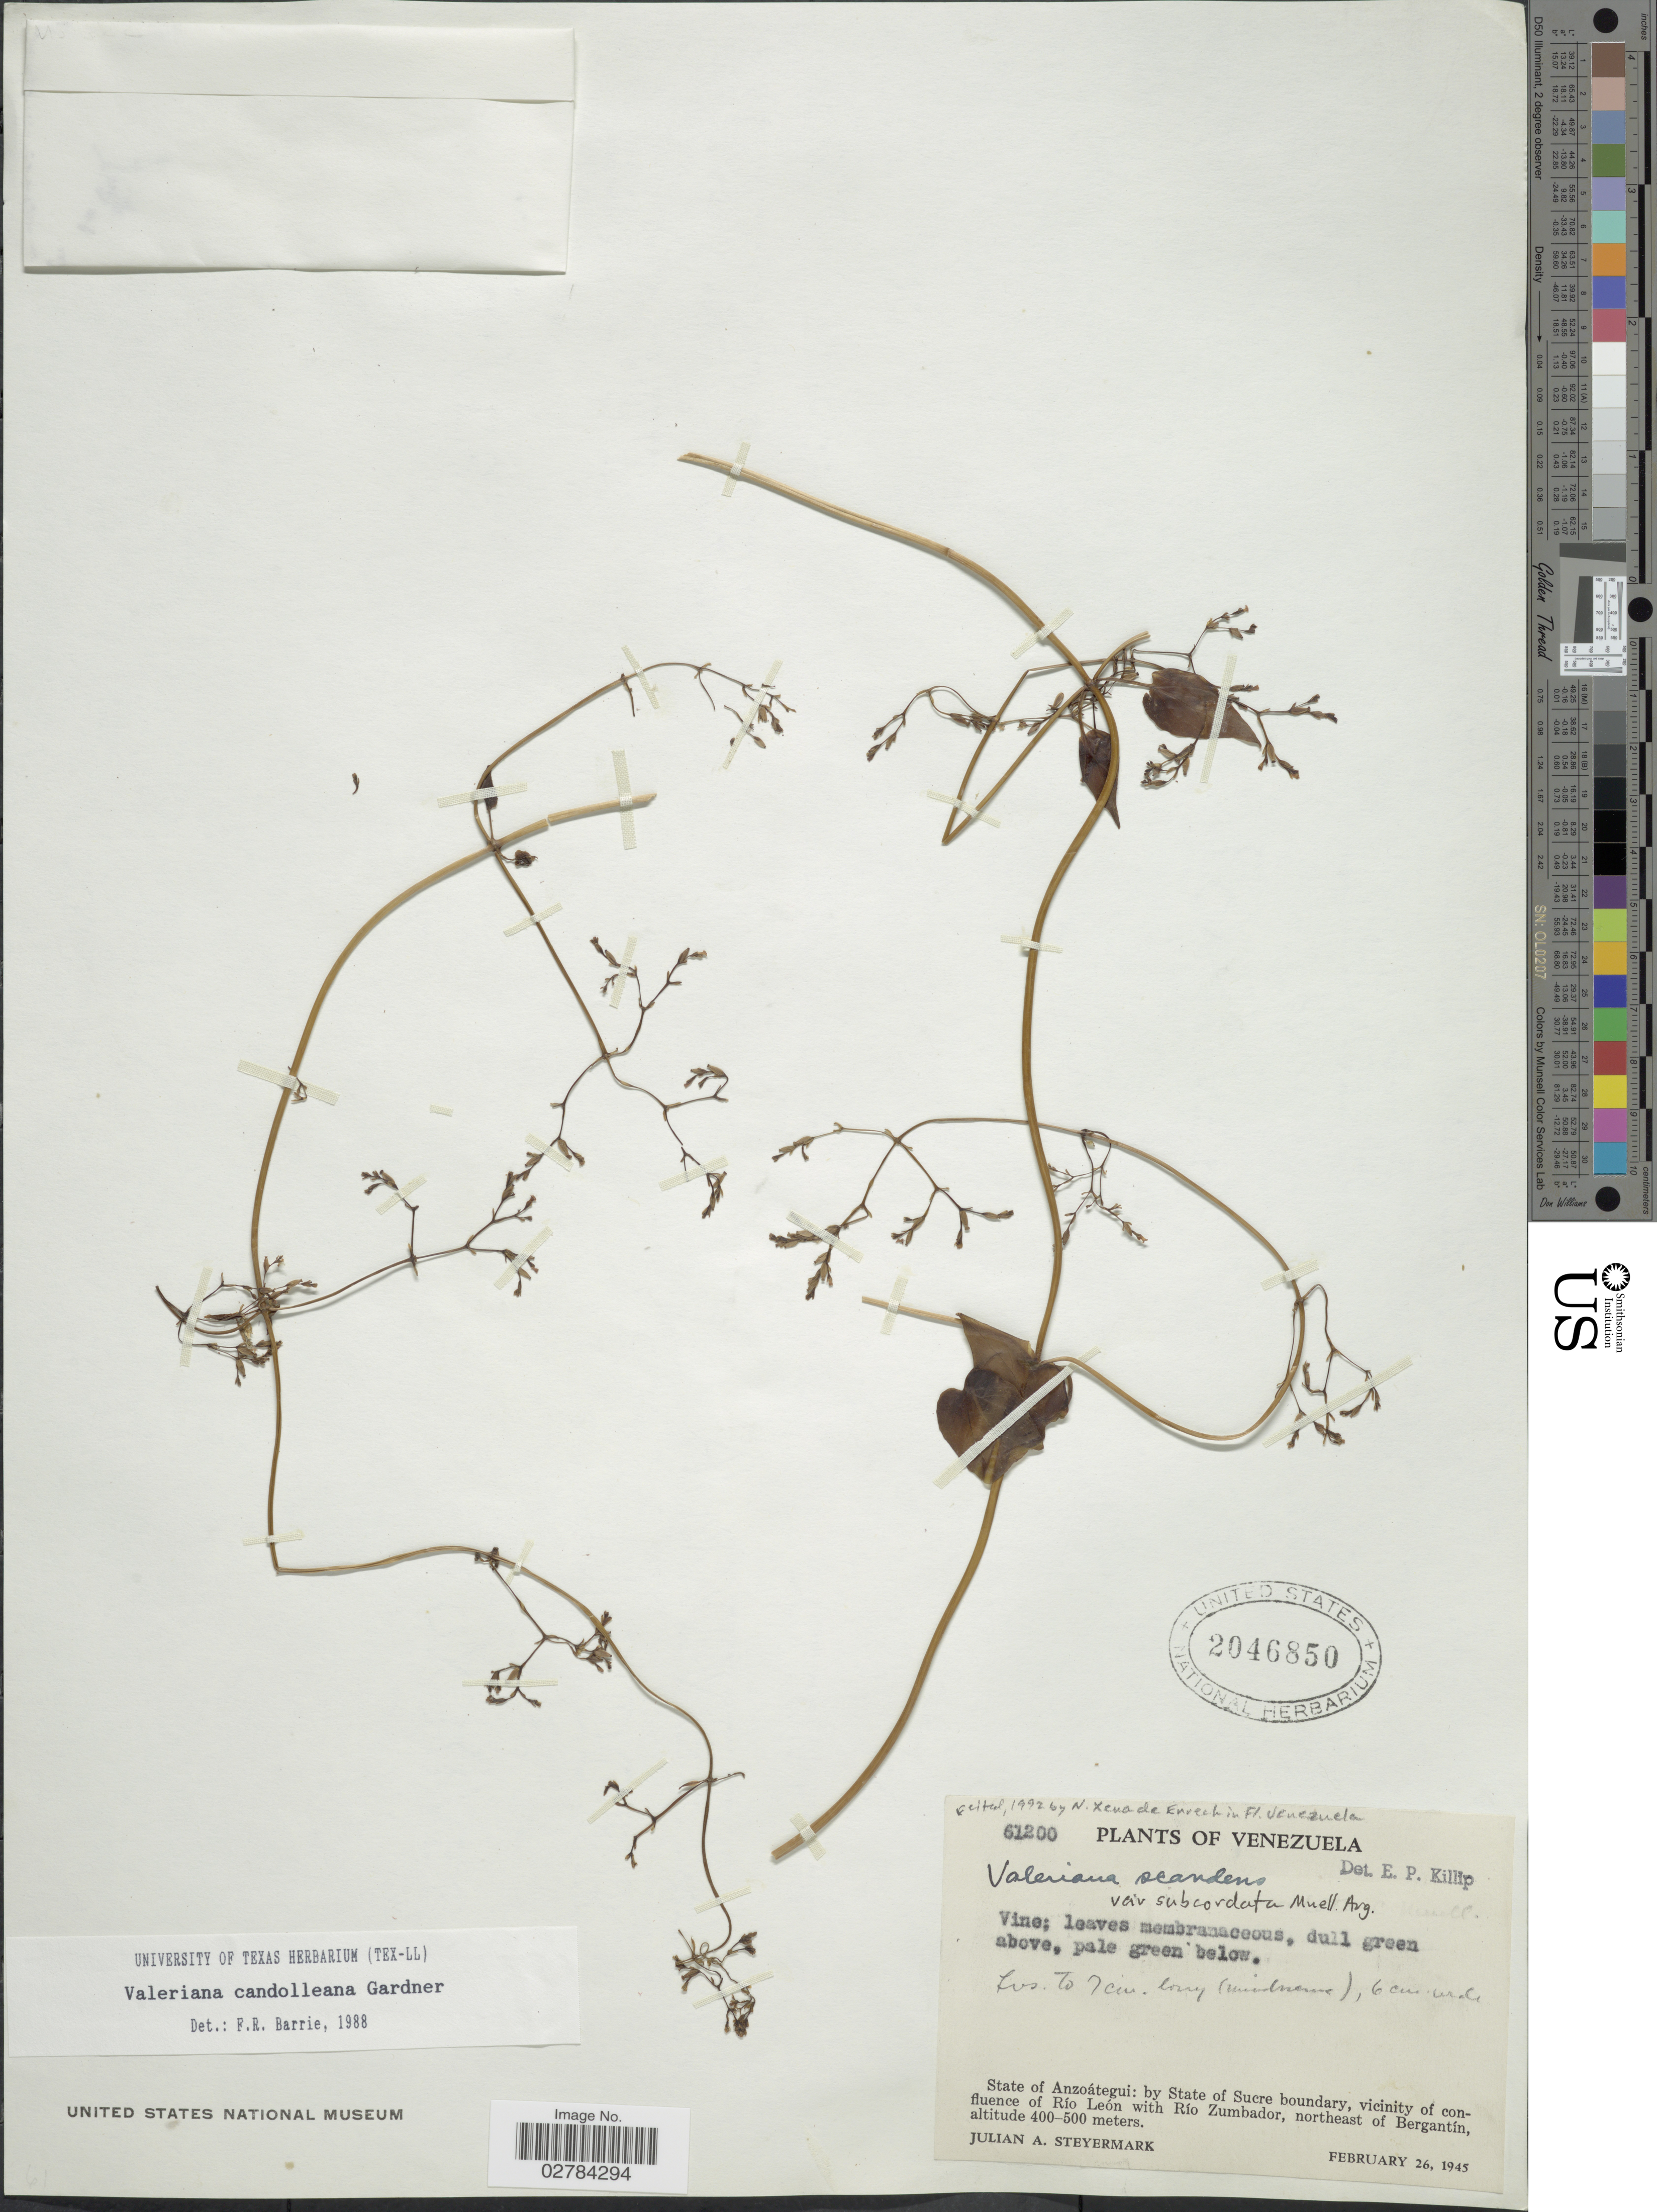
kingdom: Plantae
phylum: Tracheophyta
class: Magnoliopsida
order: Dipsacales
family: Caprifoliaceae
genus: Valeriana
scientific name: Valeriana candolleana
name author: Gardner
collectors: J. Steyermark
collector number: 61200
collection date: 1945-02-26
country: Venezuela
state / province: Anzoategui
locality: State of Anzoátegui: by State of Sucre boundary, vicinity of confluence of Río León with Río Zumbador, northeast of Bergantín.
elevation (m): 400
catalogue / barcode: US 2046850